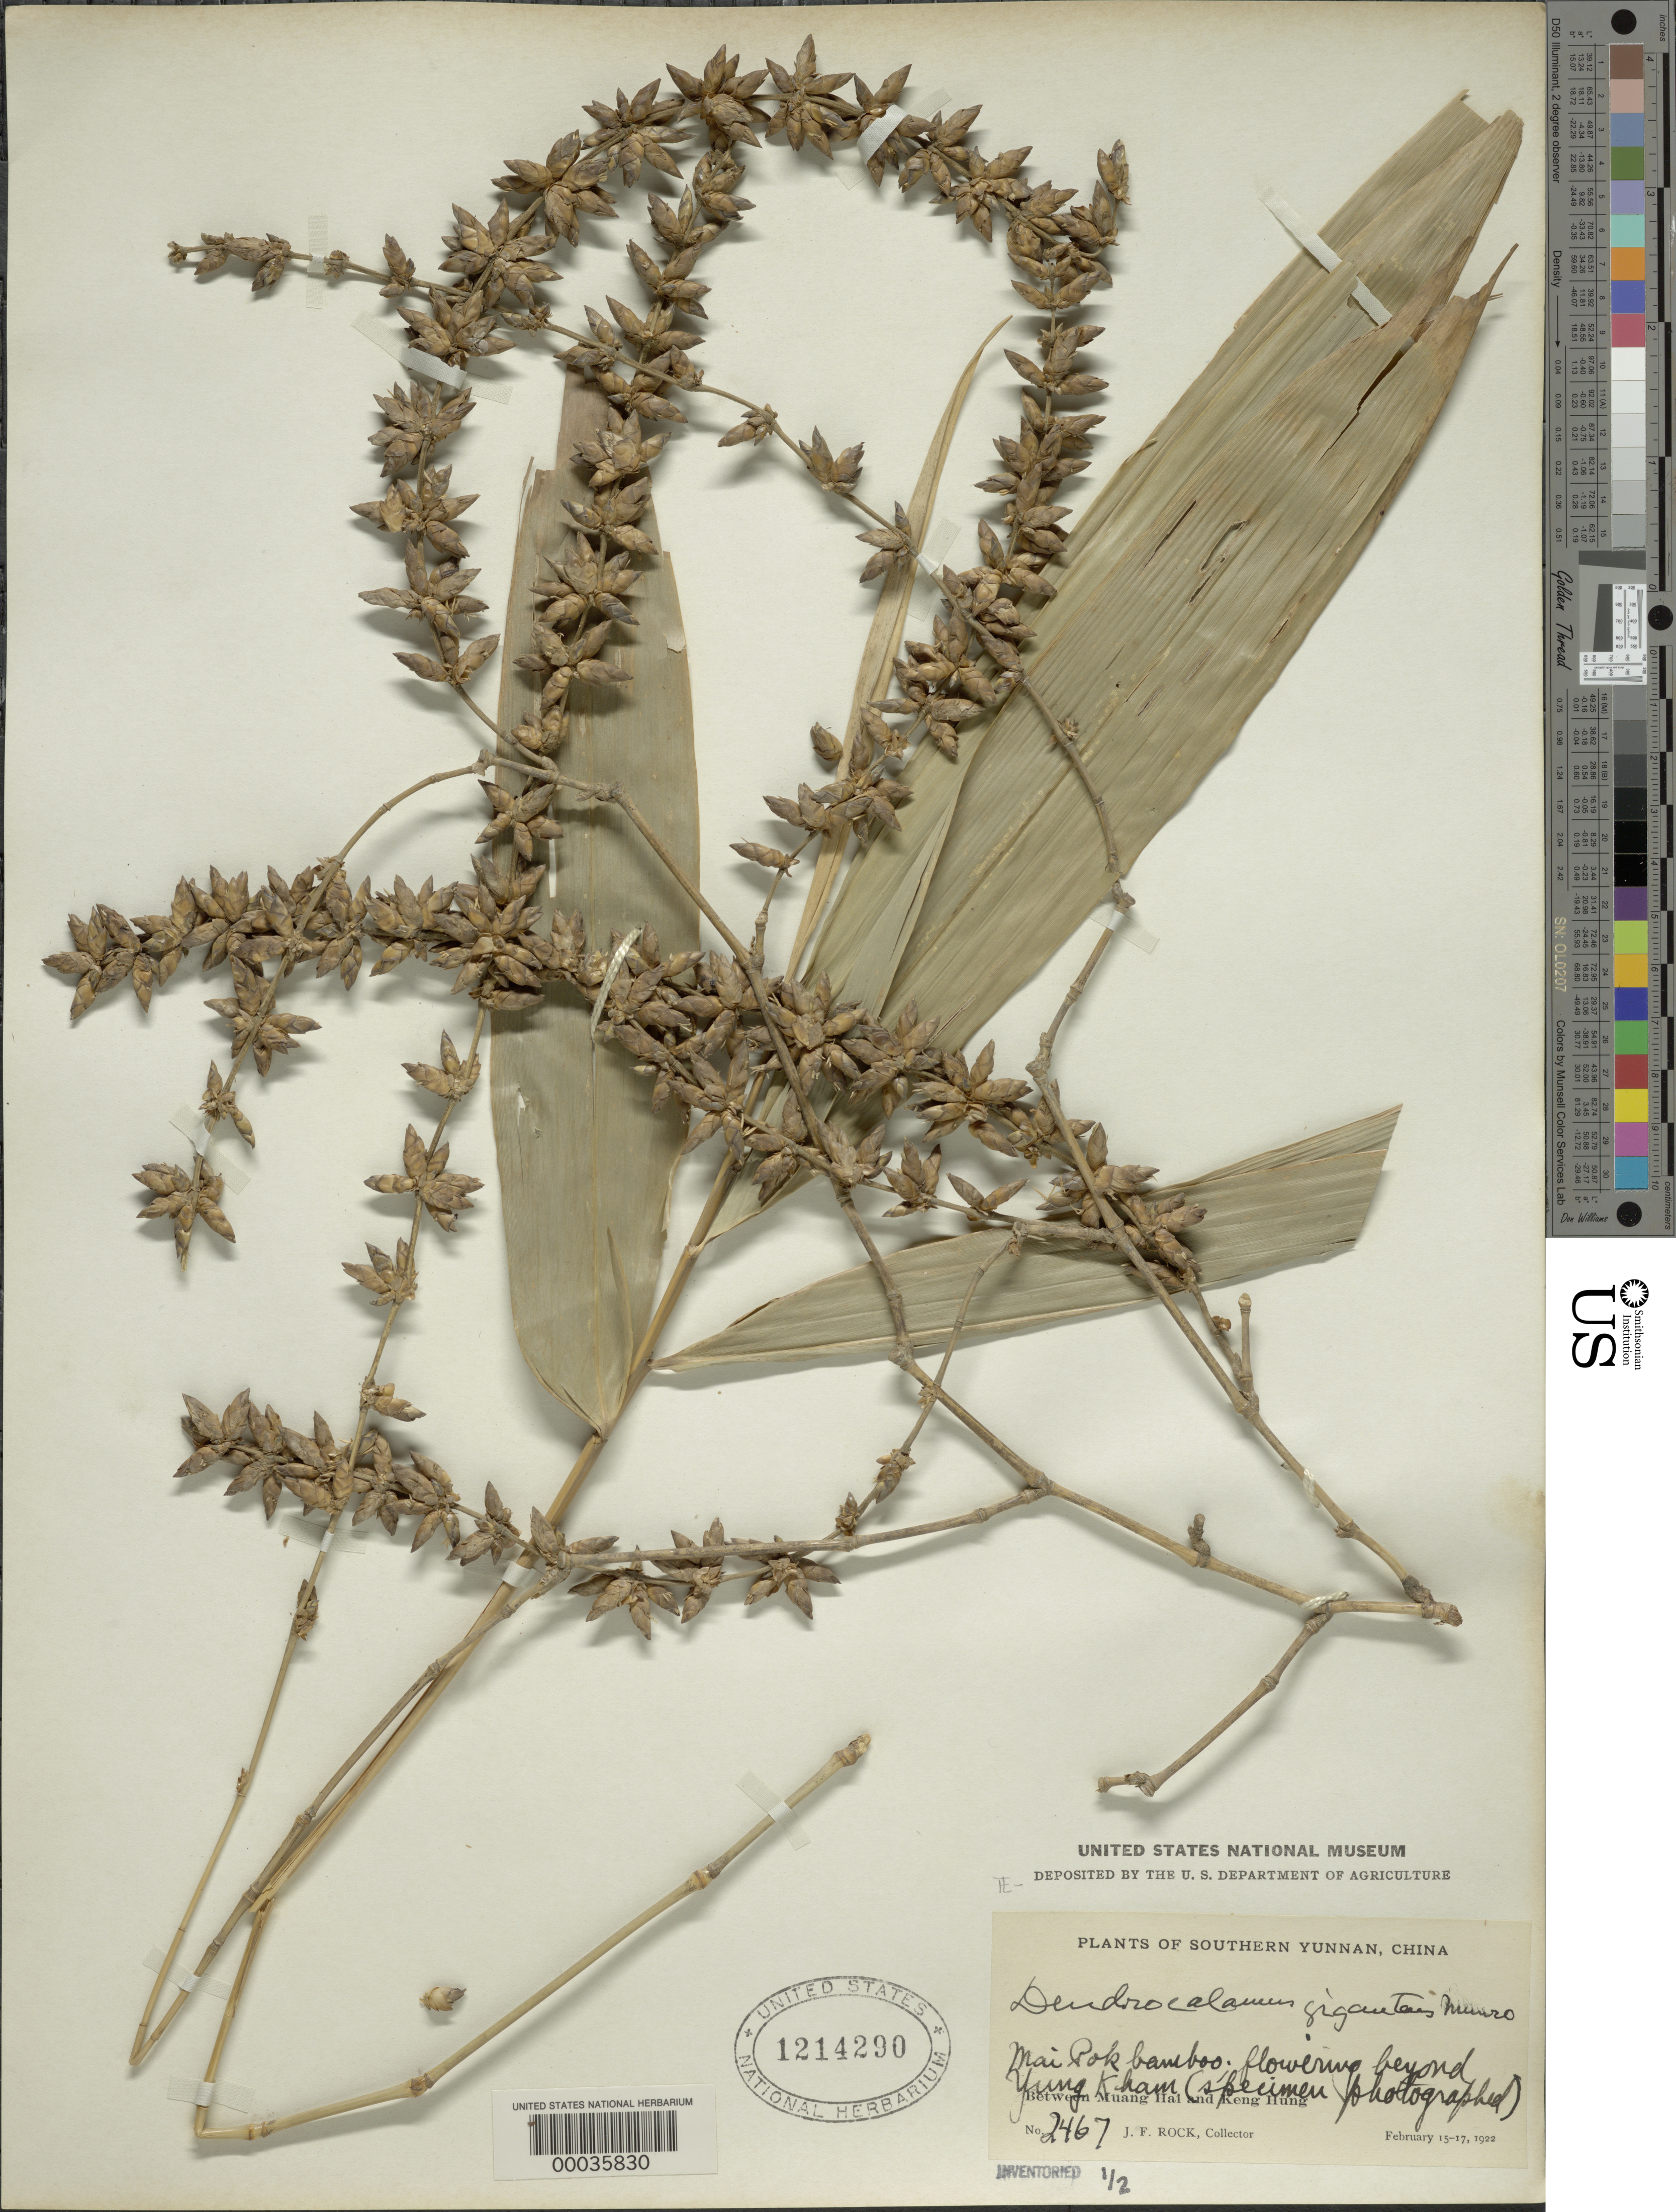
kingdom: Plantae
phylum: Tracheophyta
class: Liliopsida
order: Poales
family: Poaceae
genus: Dendrocalamus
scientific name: Dendrocalamus latiflorus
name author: Munro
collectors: J. F. Rock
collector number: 2467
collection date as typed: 15 Feb 1922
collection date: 1922-02-15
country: China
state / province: Yunnan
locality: Muang hai, keng hung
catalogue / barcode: US 1214290